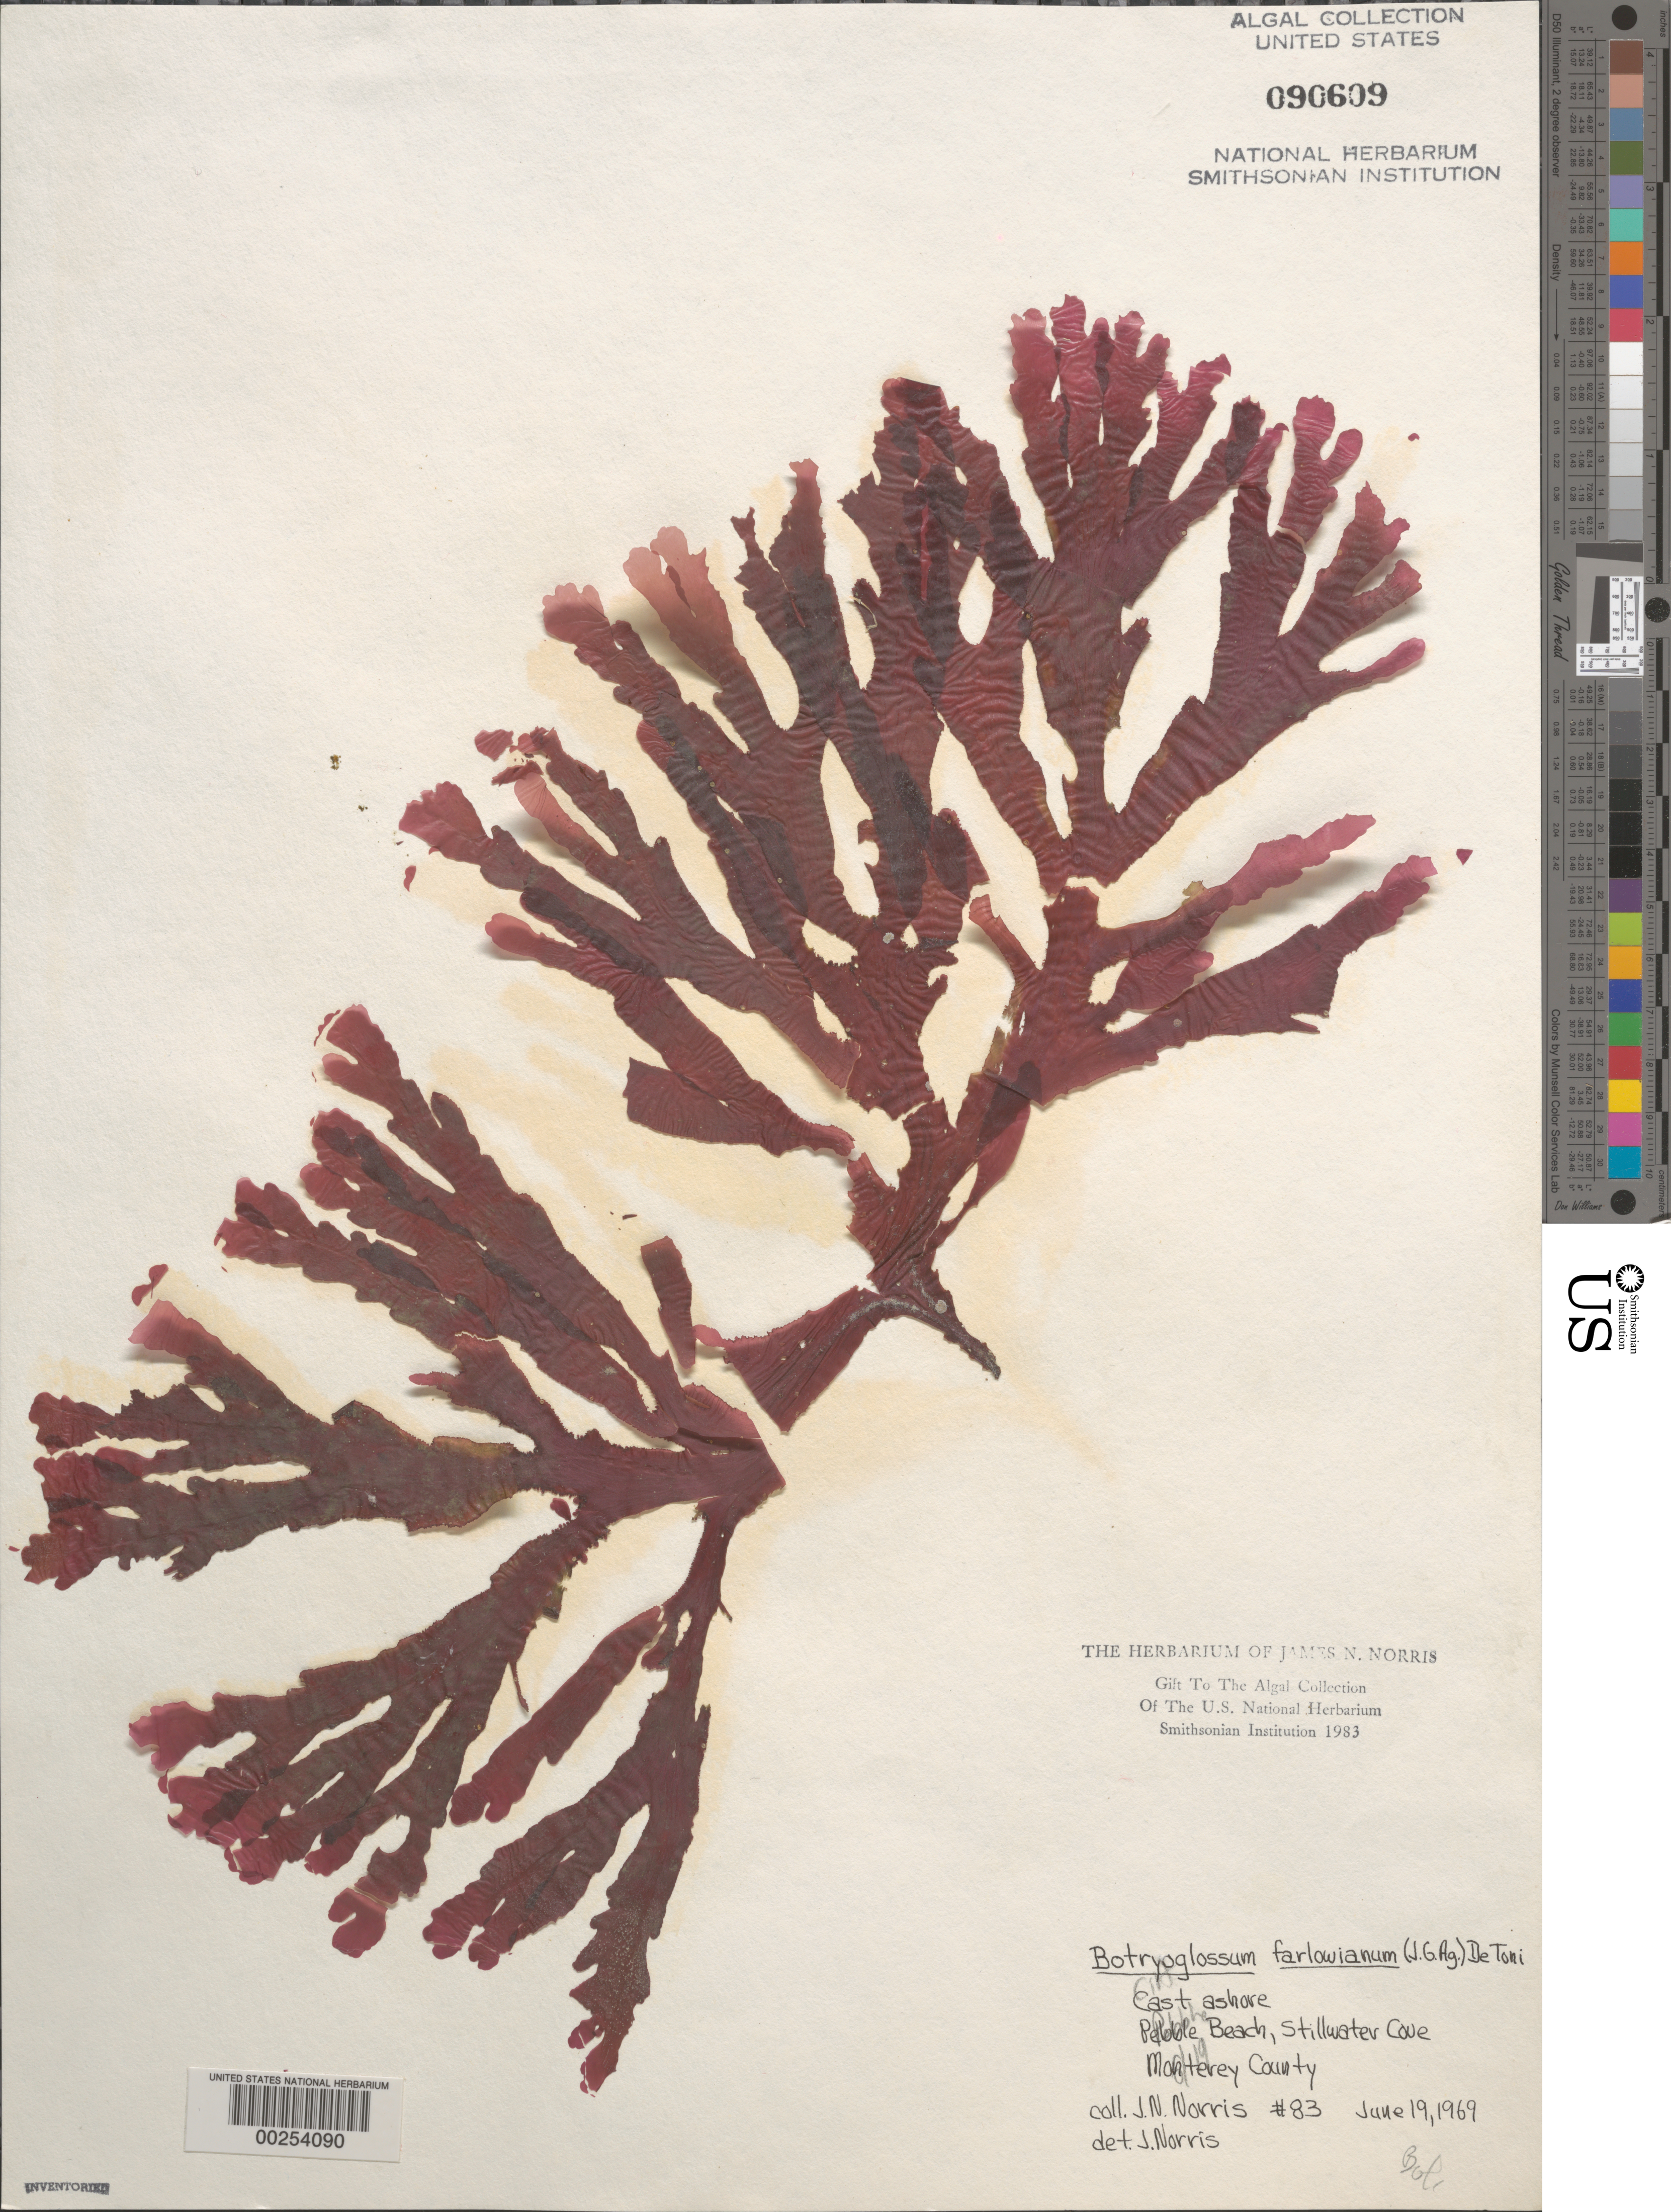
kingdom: Plantae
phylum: Rhodophyta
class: Florideophyceae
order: Ceramiales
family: Delesseriaceae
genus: Botryoglossum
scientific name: Botryoglossum farlowianum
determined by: Norris, James N.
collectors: J. N. Norris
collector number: JN-83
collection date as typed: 19 Jun 1969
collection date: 1969-06-19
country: United States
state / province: California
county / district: Monterey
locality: Pebble Beach, Stillwater Cove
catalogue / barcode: US 90609